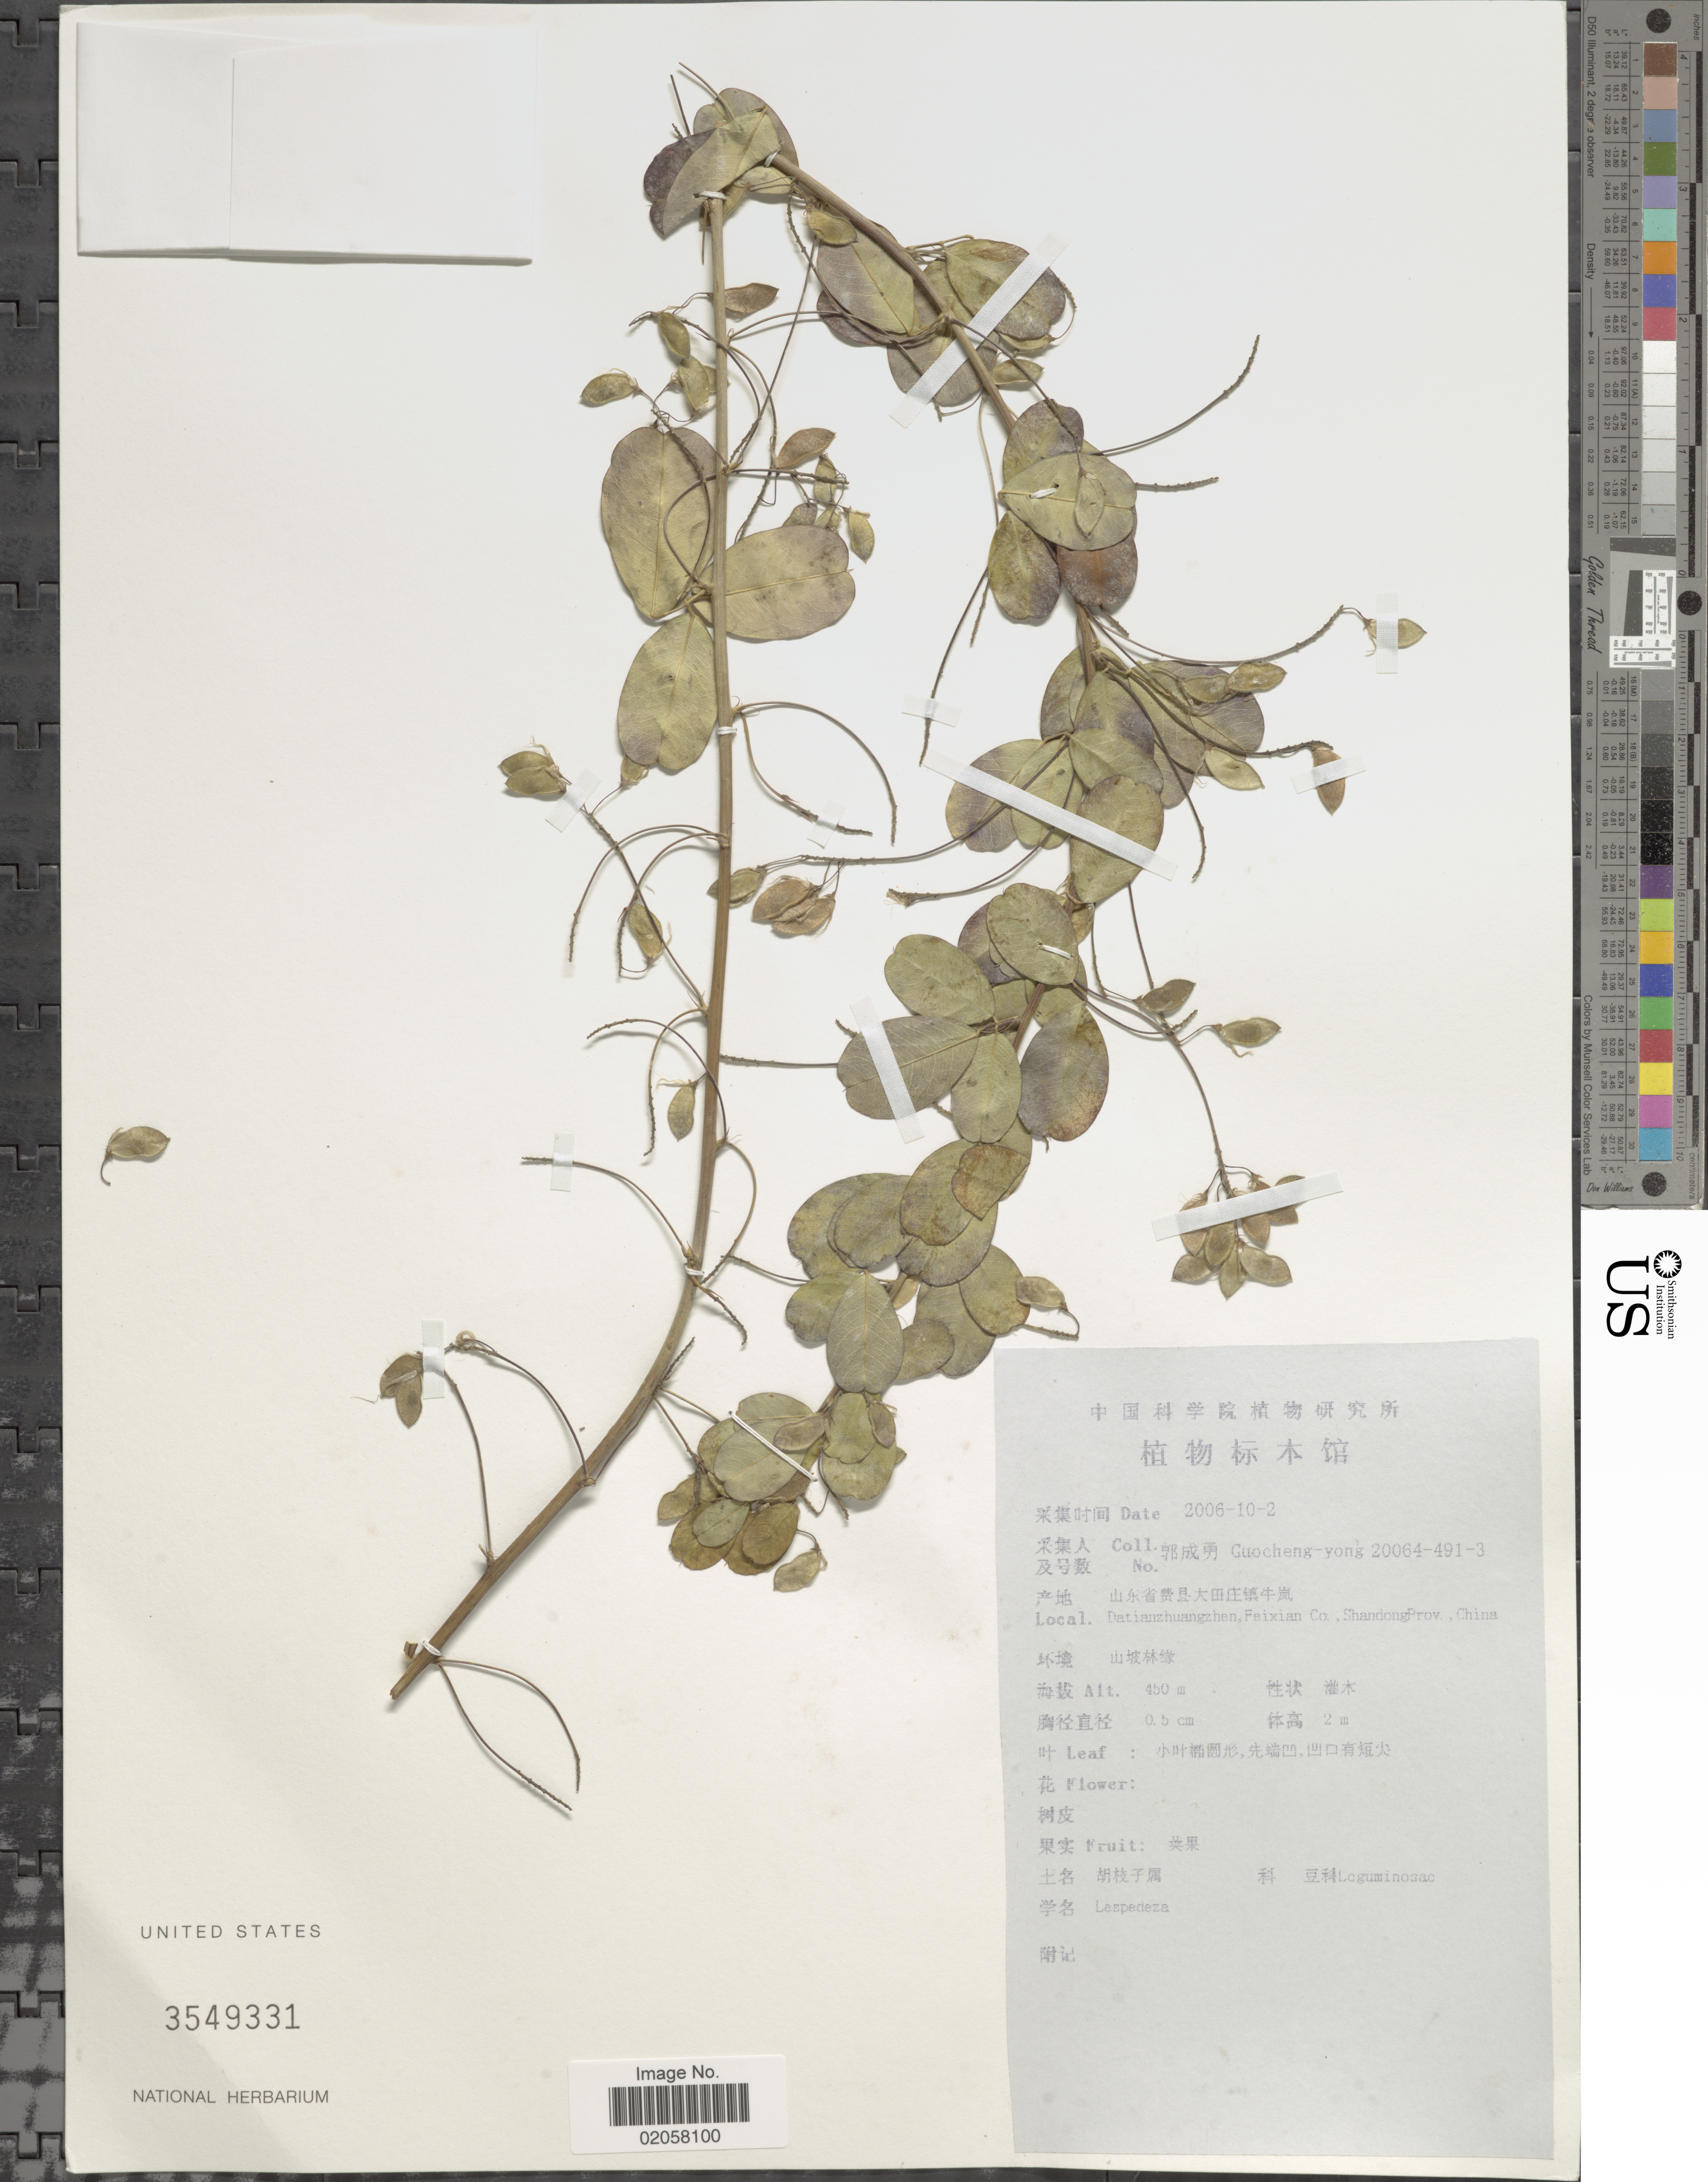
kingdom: Plantae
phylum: Tracheophyta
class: Magnoliopsida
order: Fabales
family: Fabaceae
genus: Lespedeza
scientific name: Lespedeza sp.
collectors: Guo cheng-yong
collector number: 20064-491-3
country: China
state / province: Shandong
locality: Datianzhuangzhen, Faixian Co.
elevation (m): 450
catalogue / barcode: US 3549331